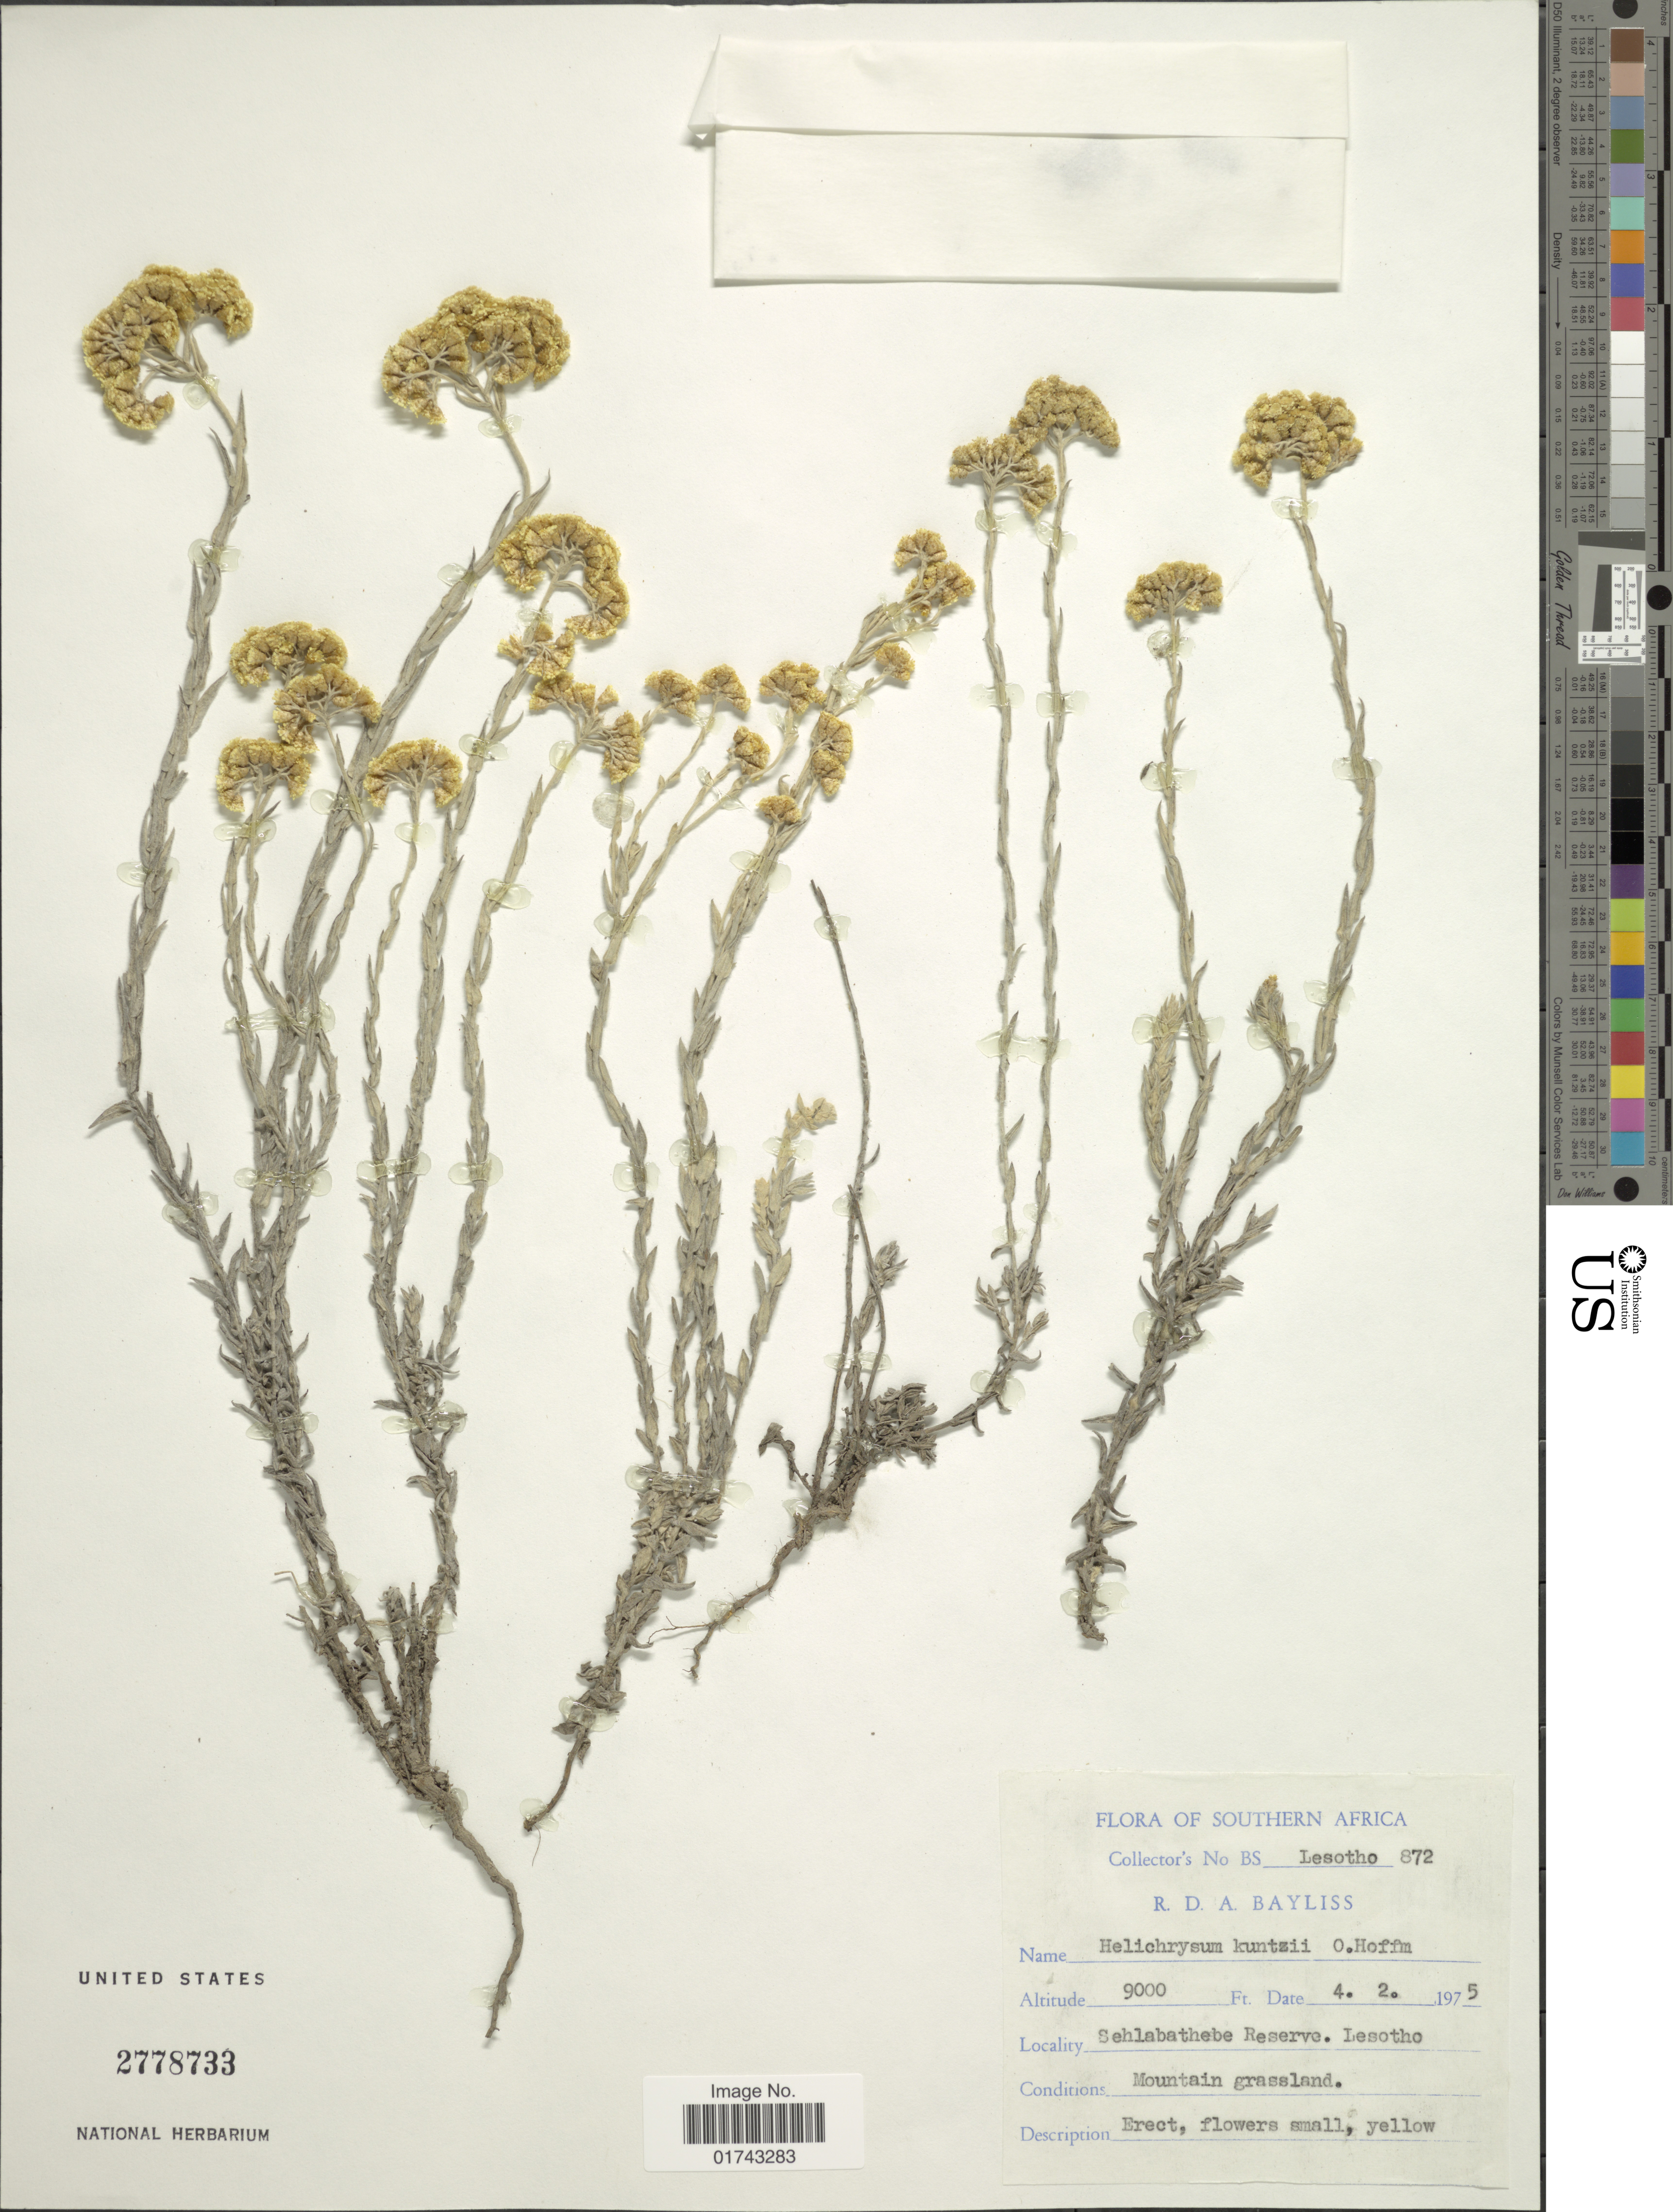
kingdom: Plantae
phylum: Tracheophyta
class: Magnoliopsida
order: Asterales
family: Asteraceae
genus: Helichrysum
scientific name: Helichrysum kuntzei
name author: Moeser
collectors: R. Bayliss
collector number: BS872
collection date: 1975-02-04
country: Lesotho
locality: Lesotho, Sehlabathebe Reserve, Lesotho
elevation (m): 2743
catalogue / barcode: US 2778733